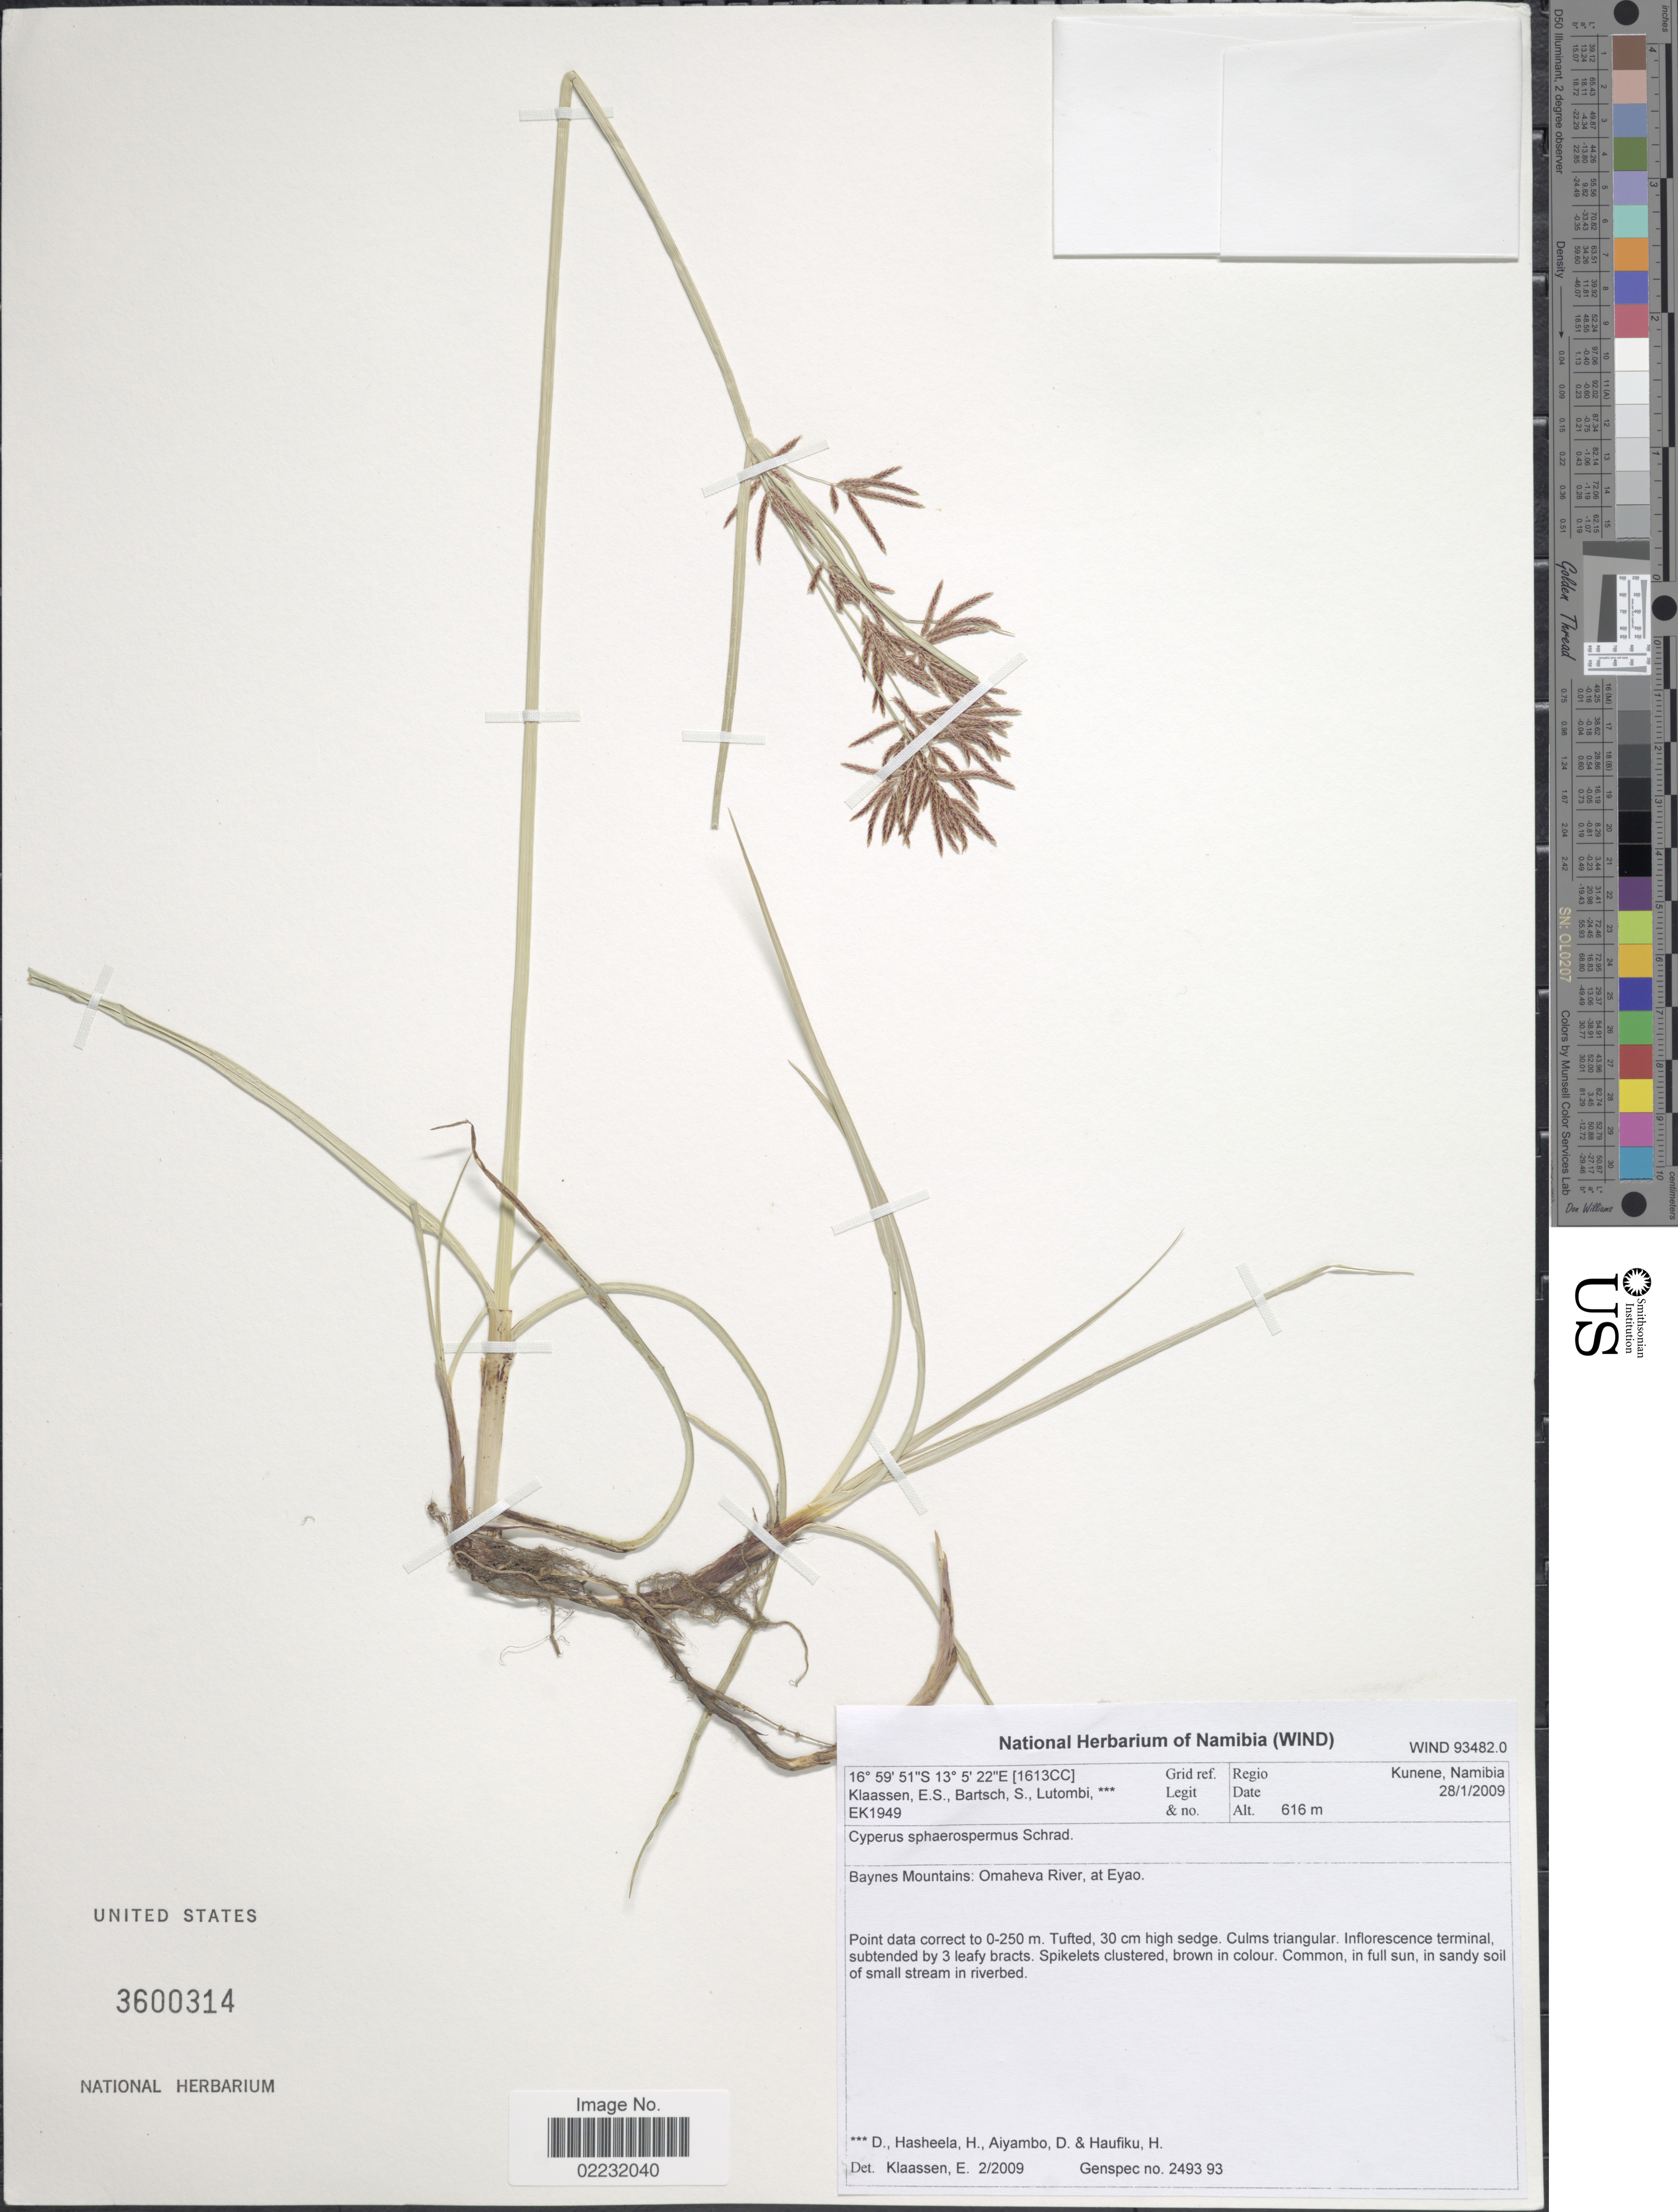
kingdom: Plantae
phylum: Tracheophyta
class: Liliopsida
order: Poales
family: Cyperaceae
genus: Cyperus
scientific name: Cyperus sphaerospermus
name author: Schrad.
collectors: E. S. Klaassen, S. Bartsch, D. Lutombi, H. Hasheela & et al.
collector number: EK1949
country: Namibia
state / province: Kunene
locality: Kunene, Baynes Mountes: Omaheva River, at Eyao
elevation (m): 616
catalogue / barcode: US 3600314